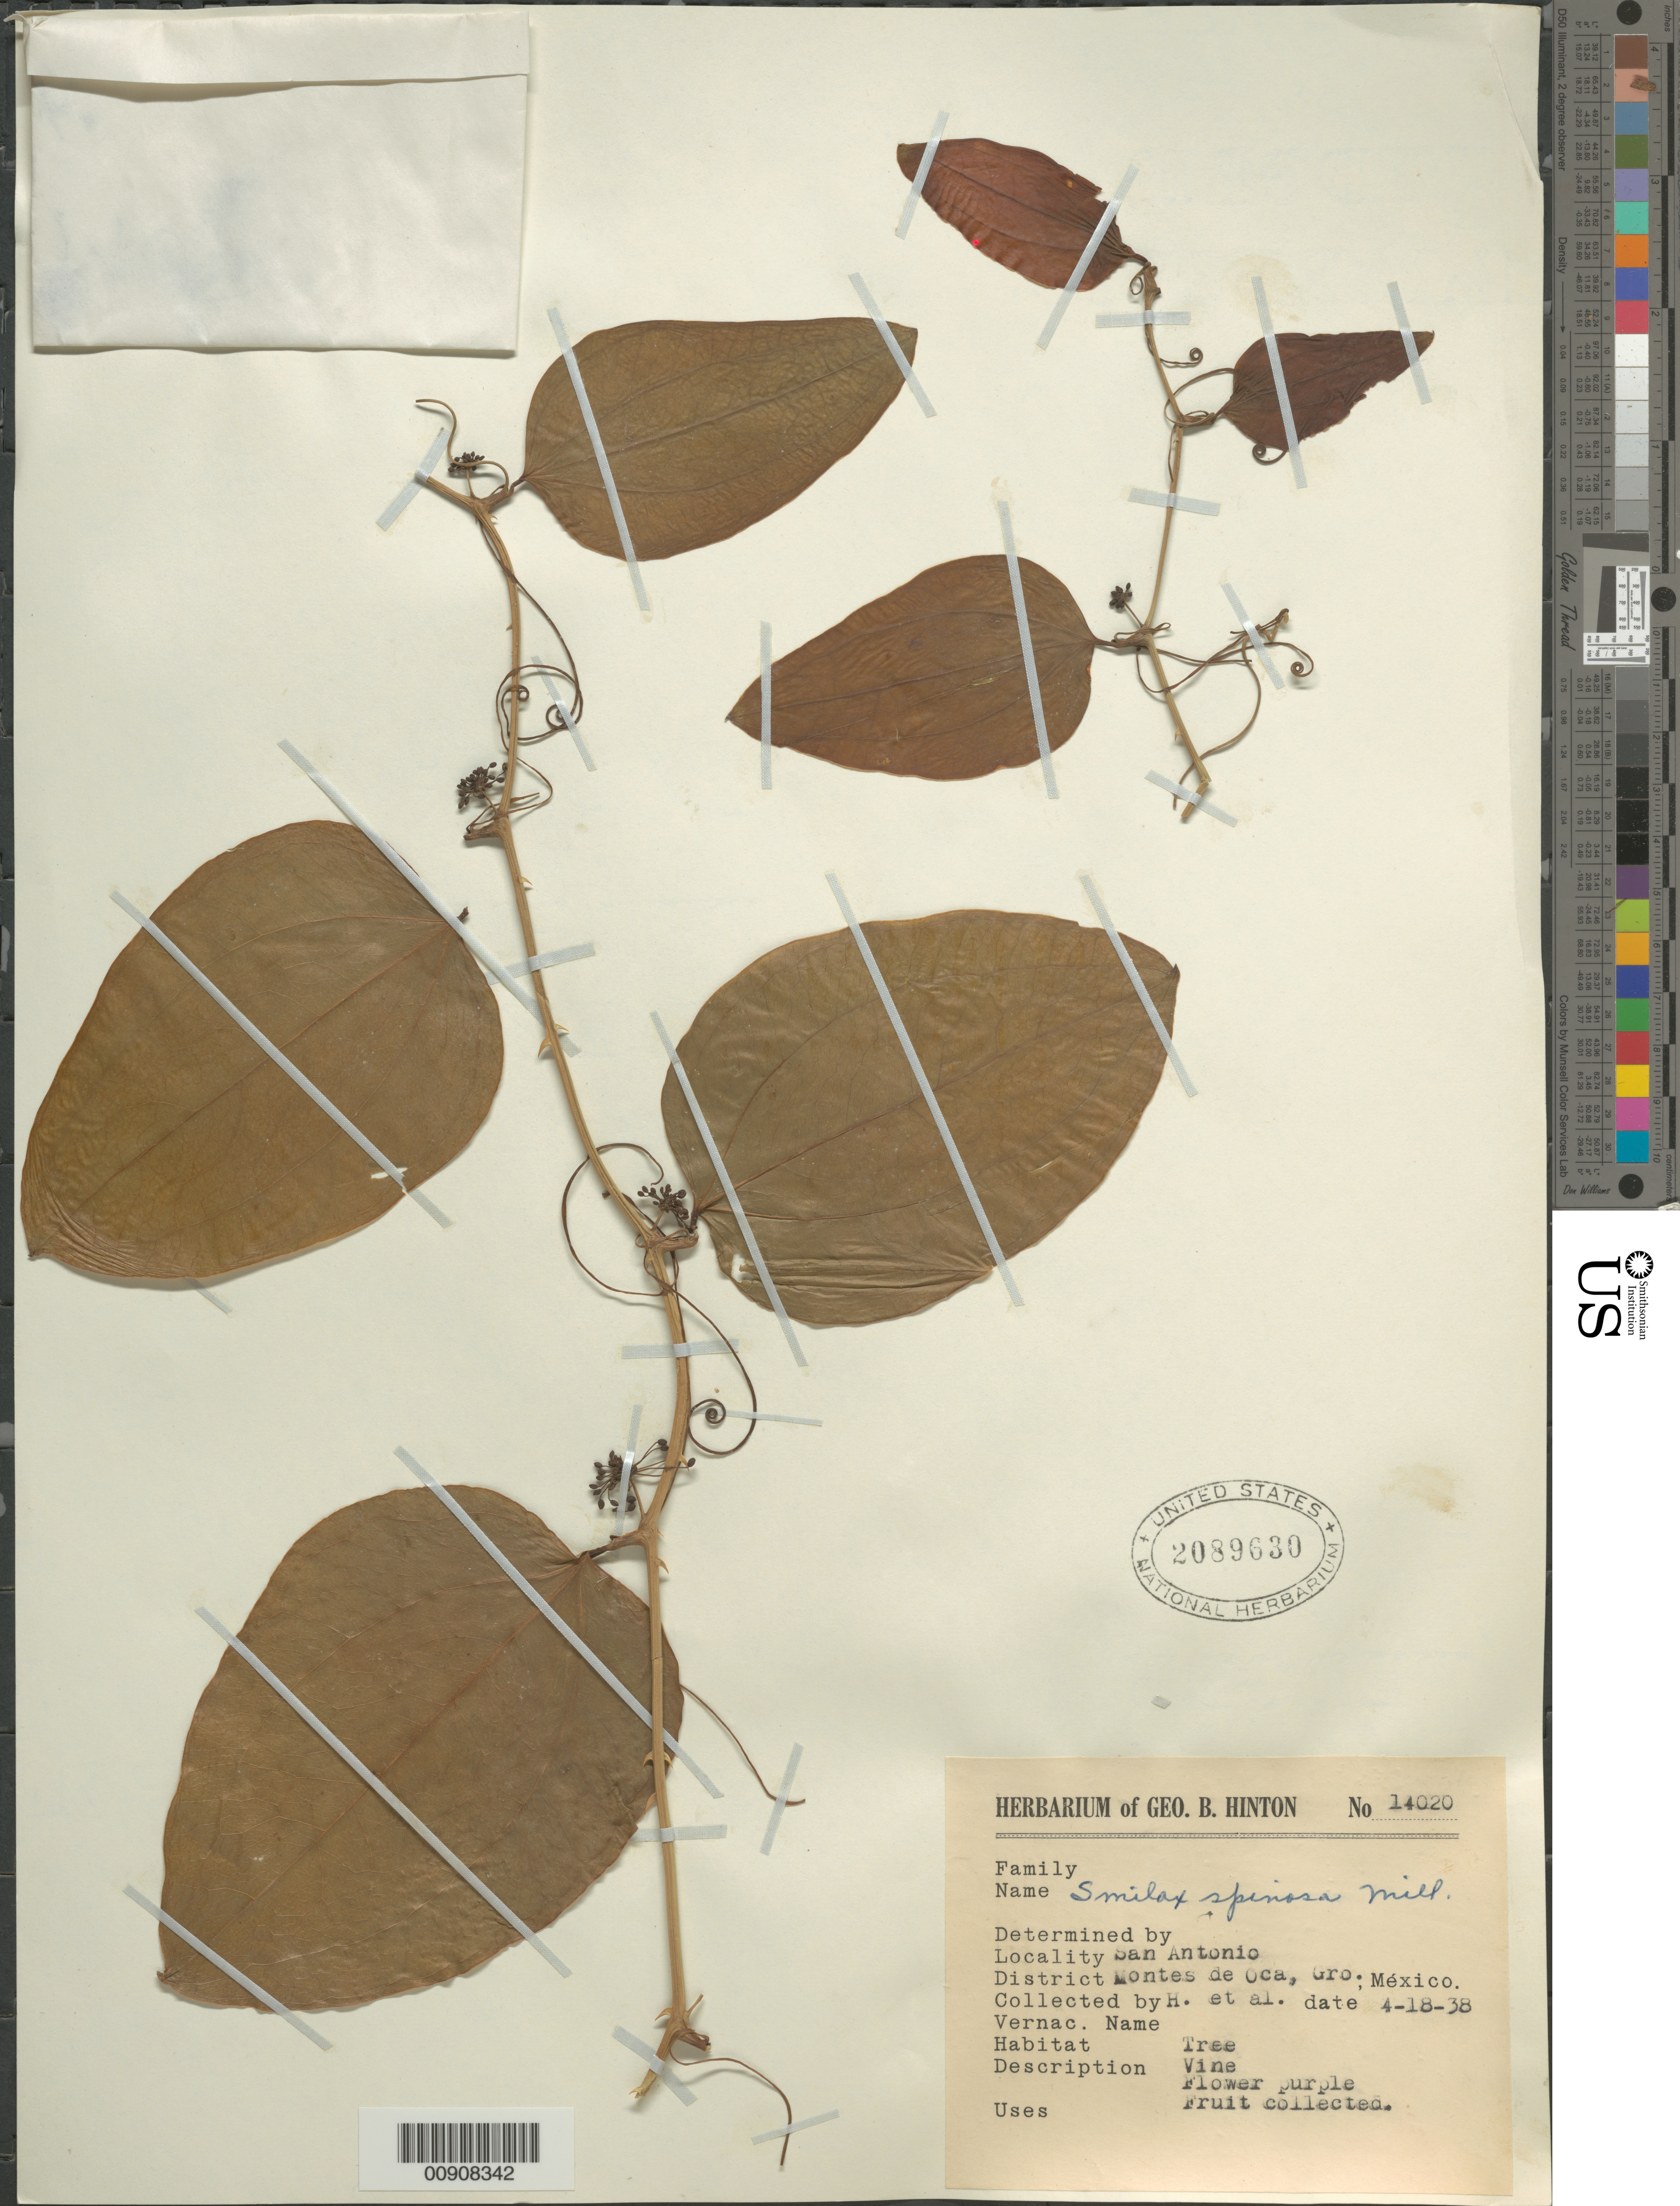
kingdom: Plantae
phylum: Tracheophyta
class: Liliopsida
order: Liliales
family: Smilacaceae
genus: Smilax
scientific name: Smilax spinosa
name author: Mill.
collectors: G. B. Hinton & et al.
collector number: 14020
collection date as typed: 18 Apr 1938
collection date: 1938-04-18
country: Mexico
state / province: Guerrero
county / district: Montes de Oca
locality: San Antonio, District Montes de Oca, Guerrero.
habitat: Tree.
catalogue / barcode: US 2089630